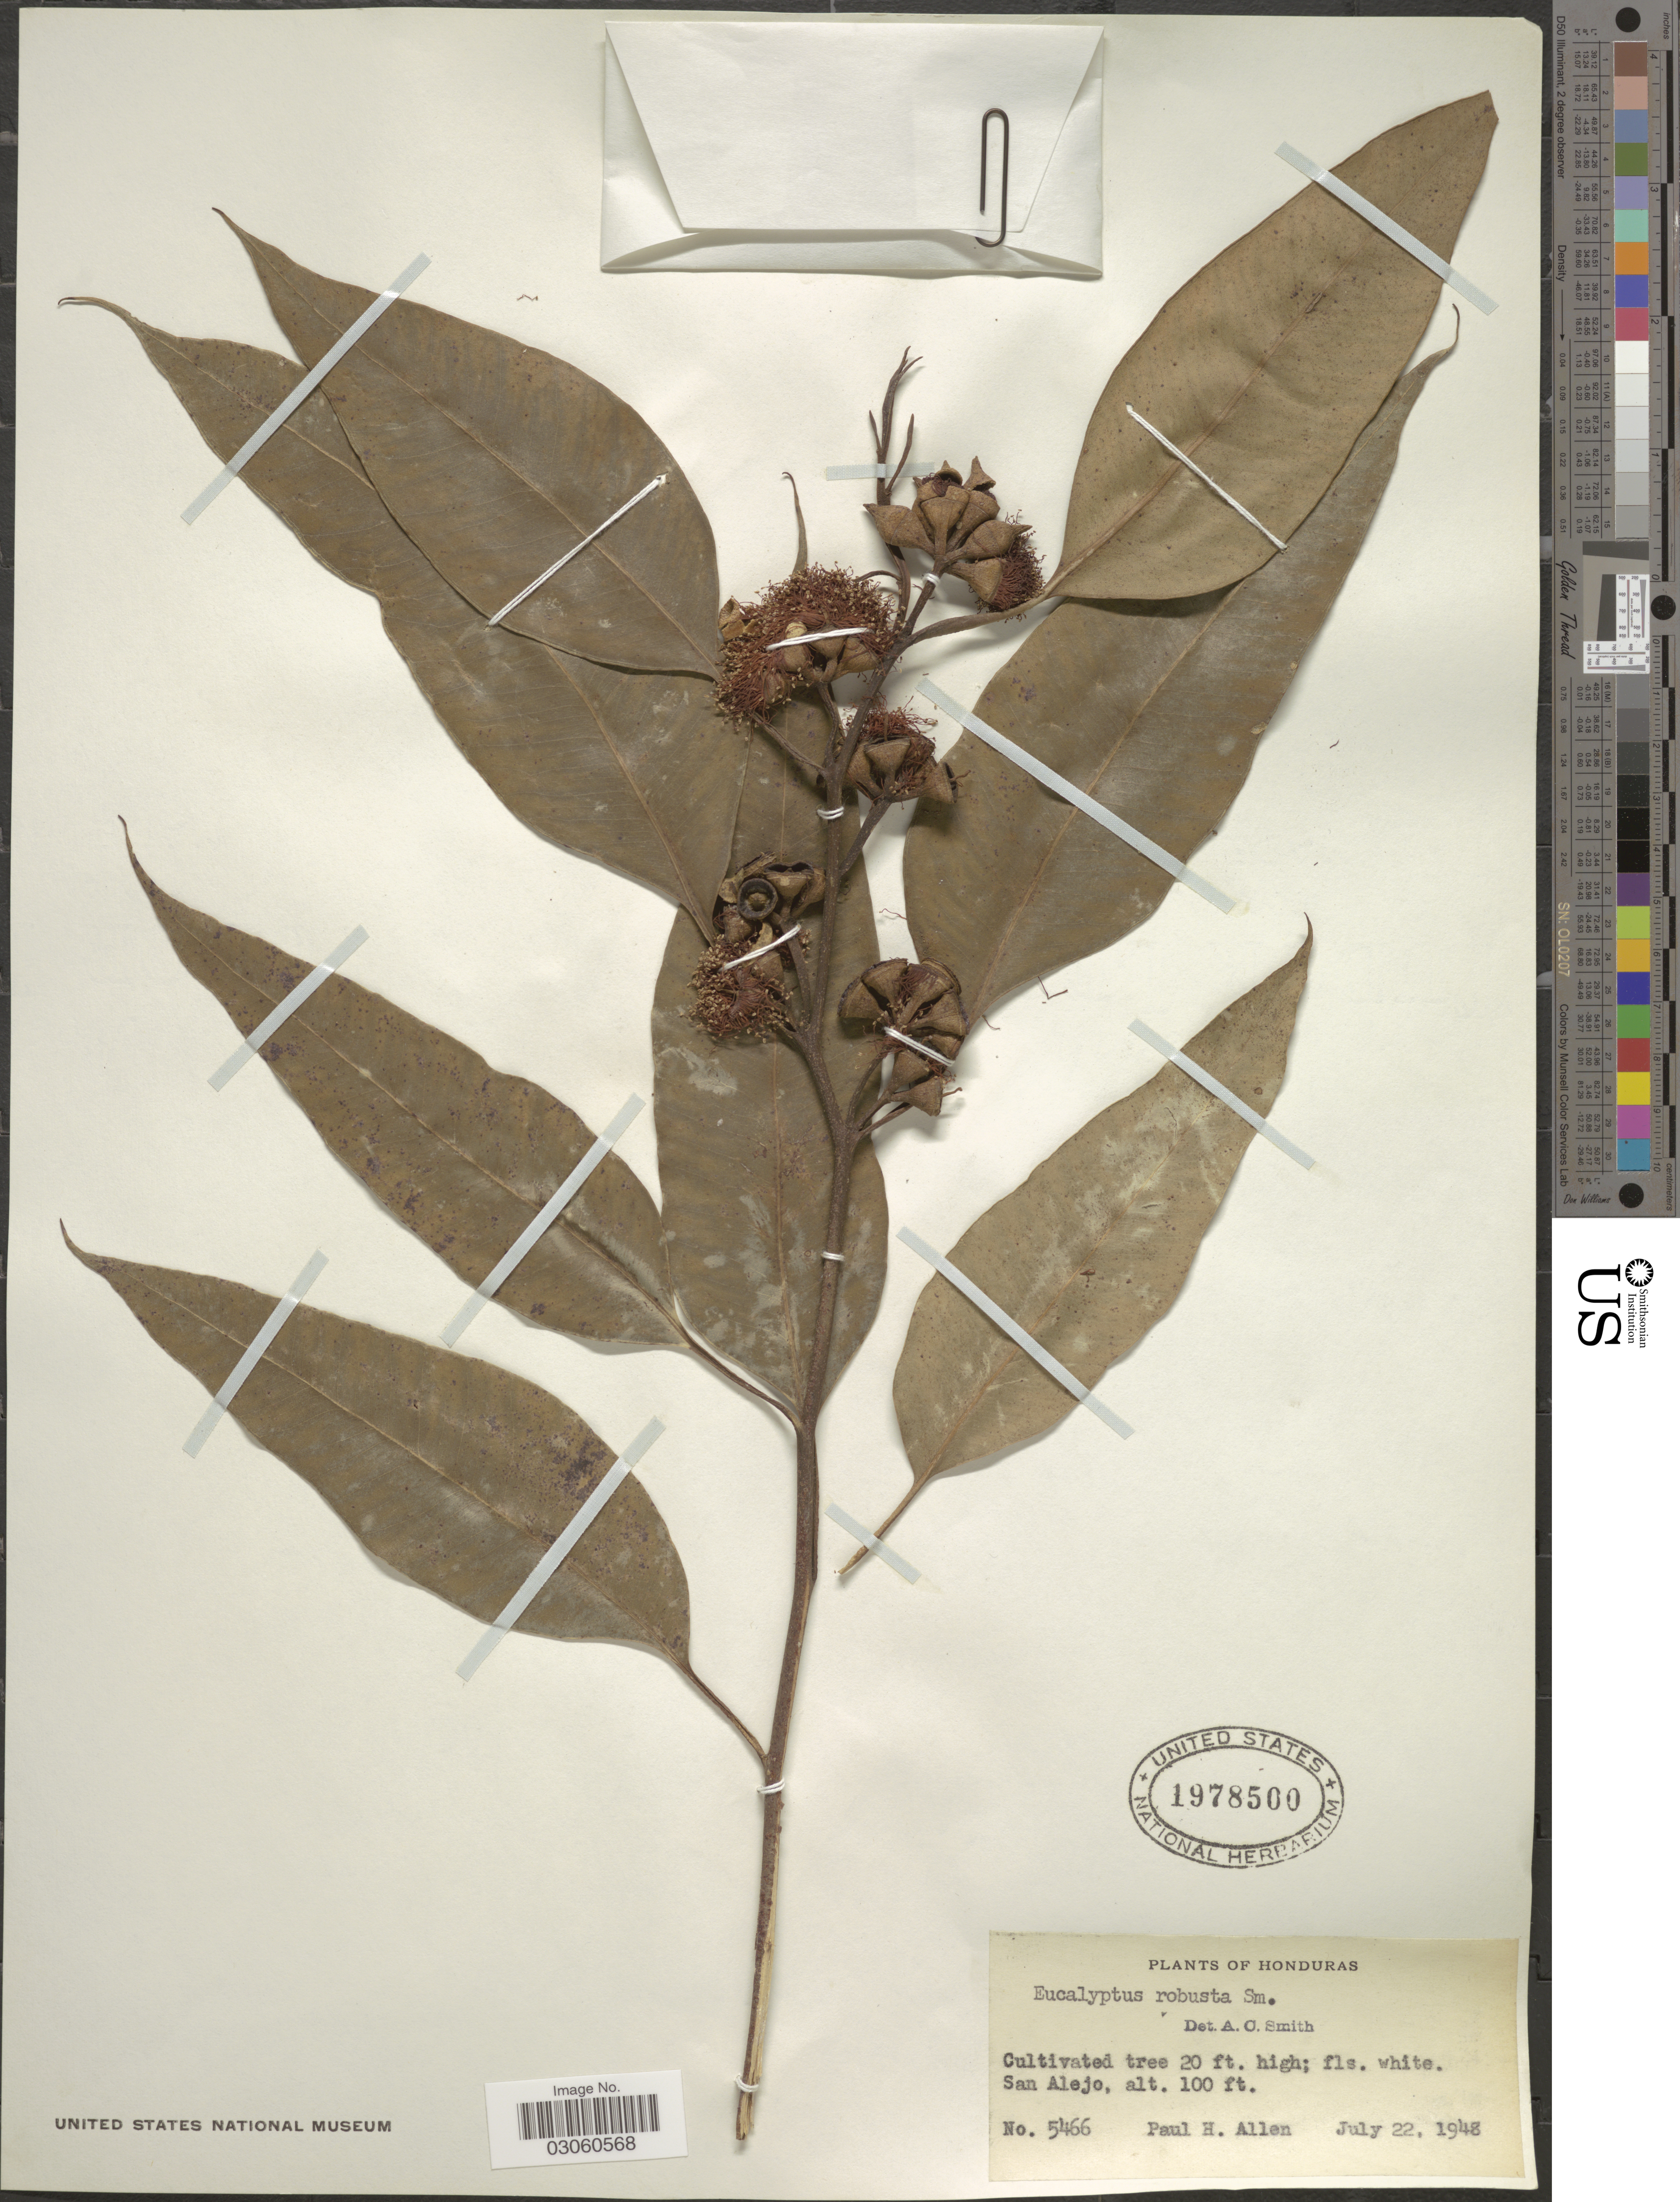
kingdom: Plantae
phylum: Tracheophyta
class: Magnoliopsida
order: Myrtales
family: Myrtaceae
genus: Eucalyptus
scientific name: Eucalyptus robusta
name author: Sm.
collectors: P. H. Allen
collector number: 5466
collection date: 1948-07-22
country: Honduras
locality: San Alejo.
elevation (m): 30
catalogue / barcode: US 1978500